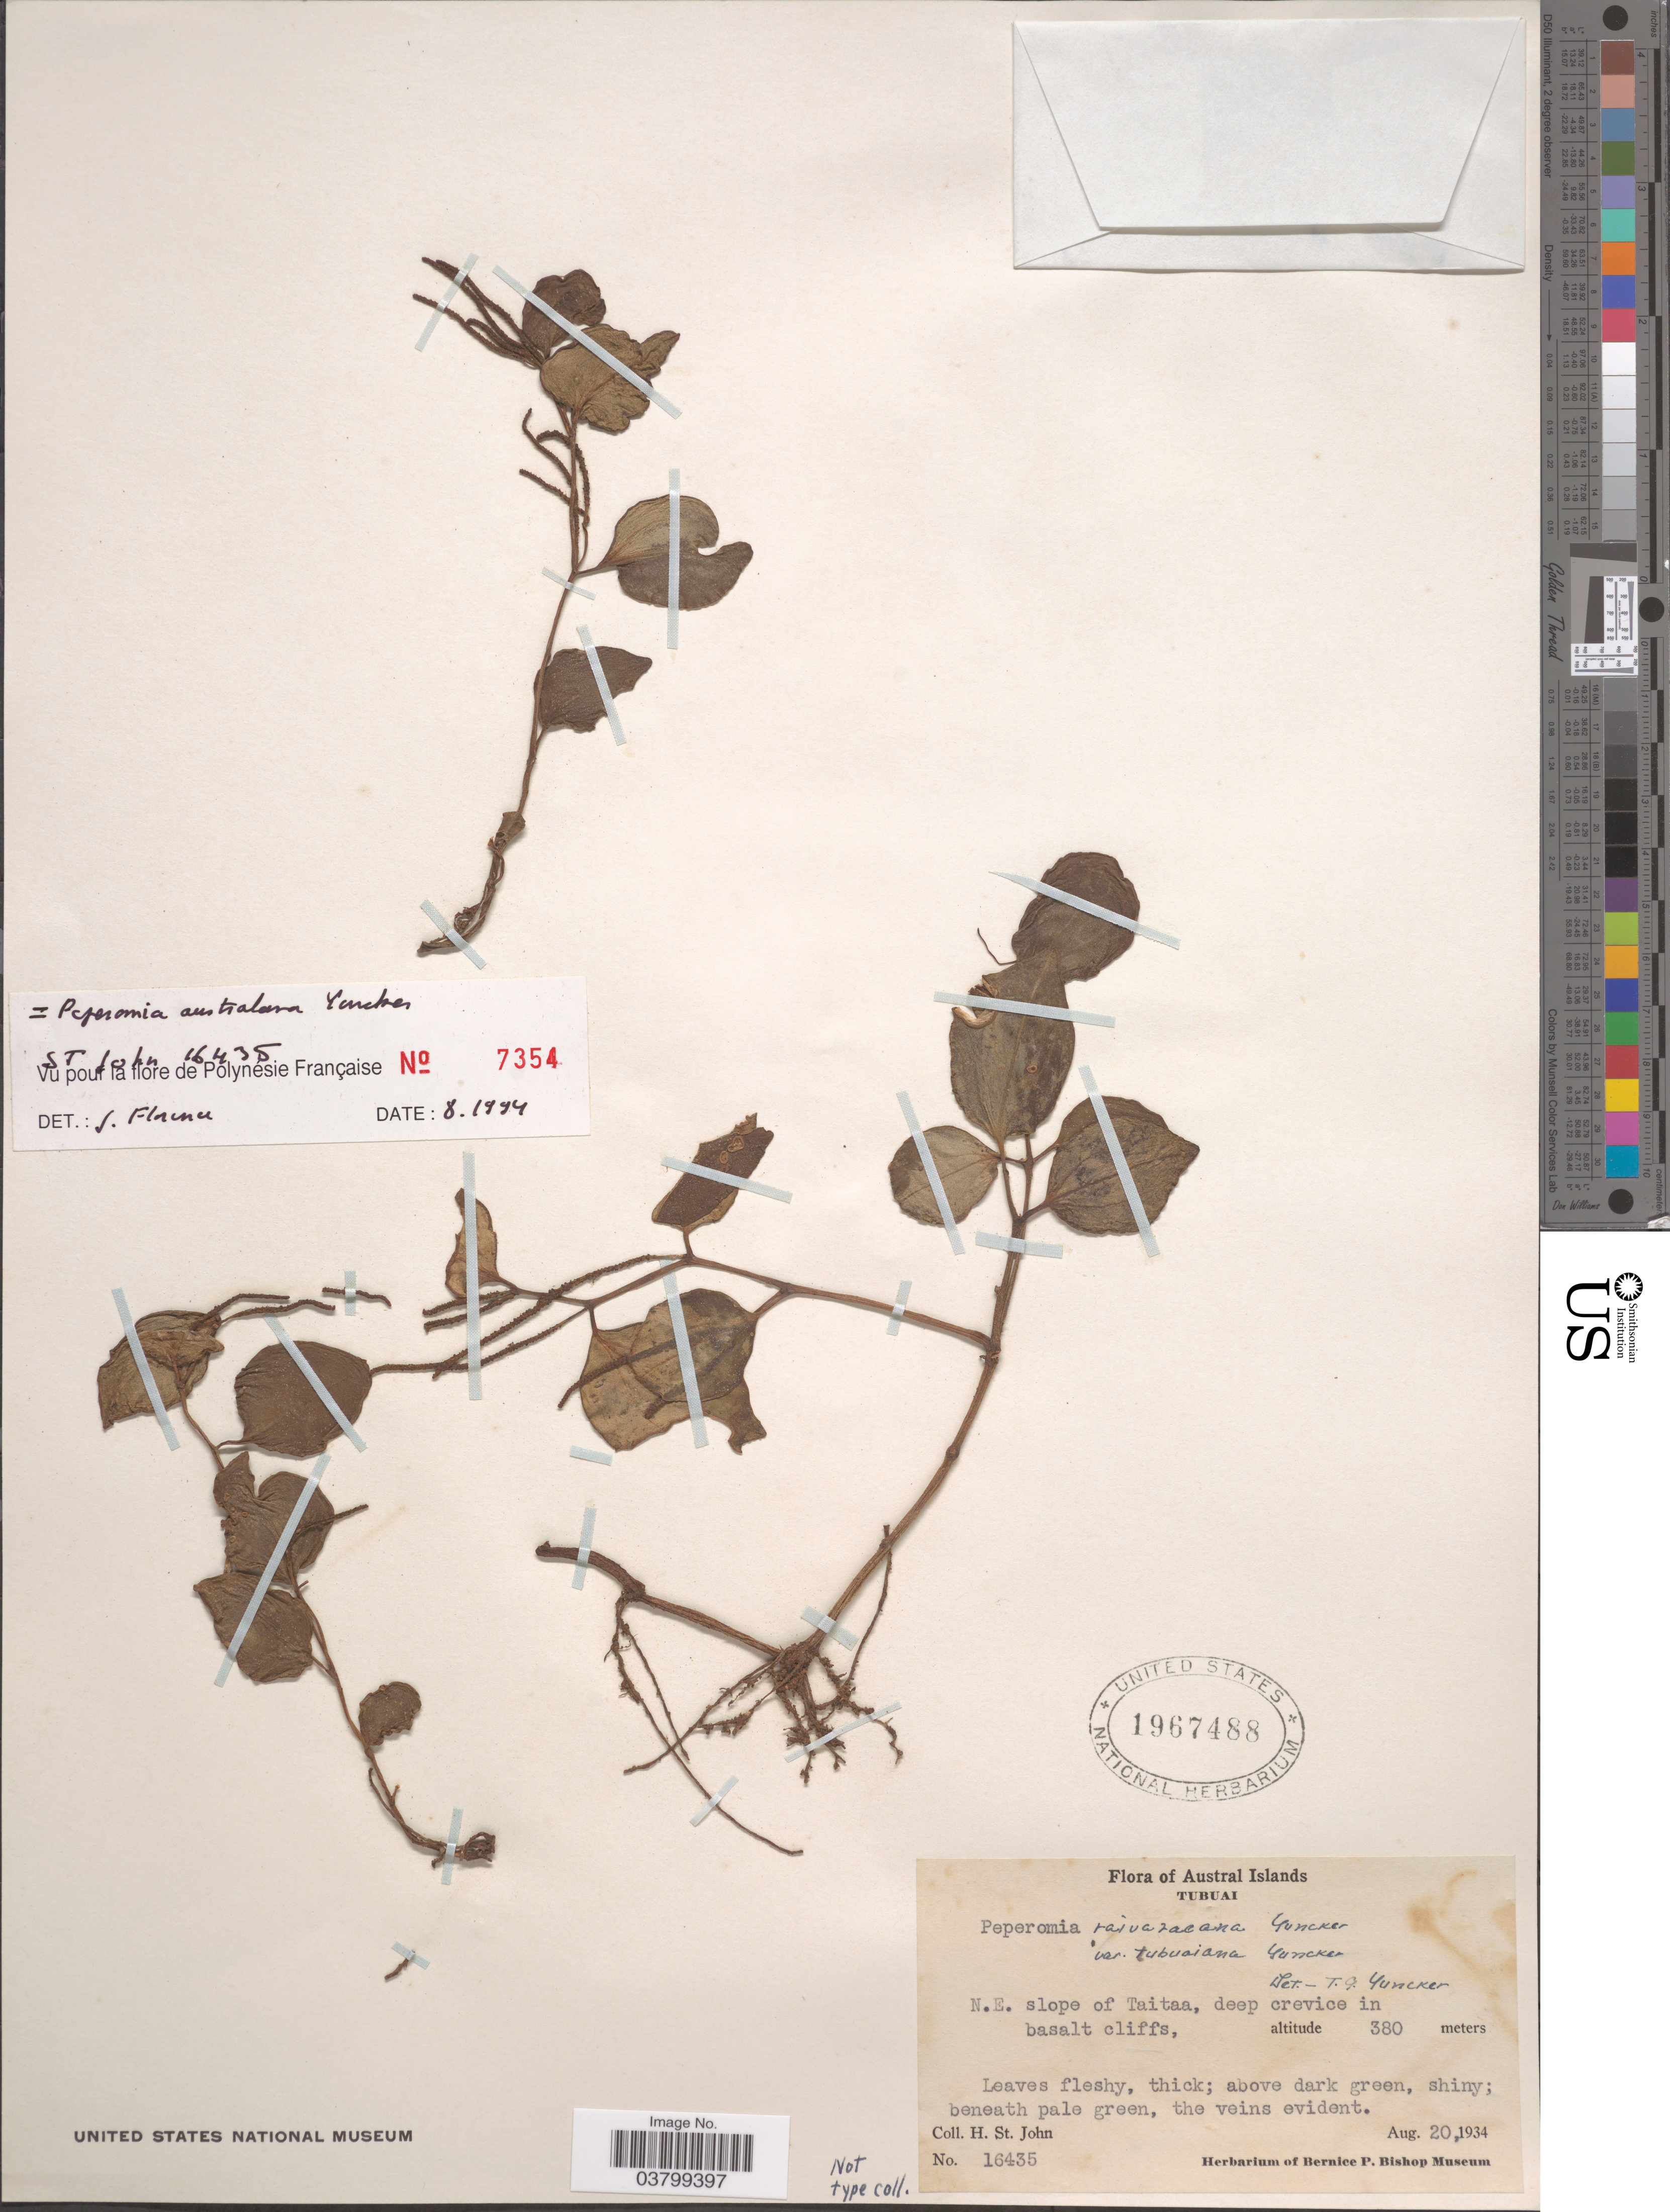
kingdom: Plantae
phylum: Tracheophyta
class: Magnoliopsida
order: Piperales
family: Piperaceae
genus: Peperomia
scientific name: Peperomia australana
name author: Yunck.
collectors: H. St. John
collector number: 16435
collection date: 1934-08-20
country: French Polynesia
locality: Austral Islands. Tubuai. N. E. slope of Taitaa, deep crevice in basalt cliffs.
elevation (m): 380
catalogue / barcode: US 1967488